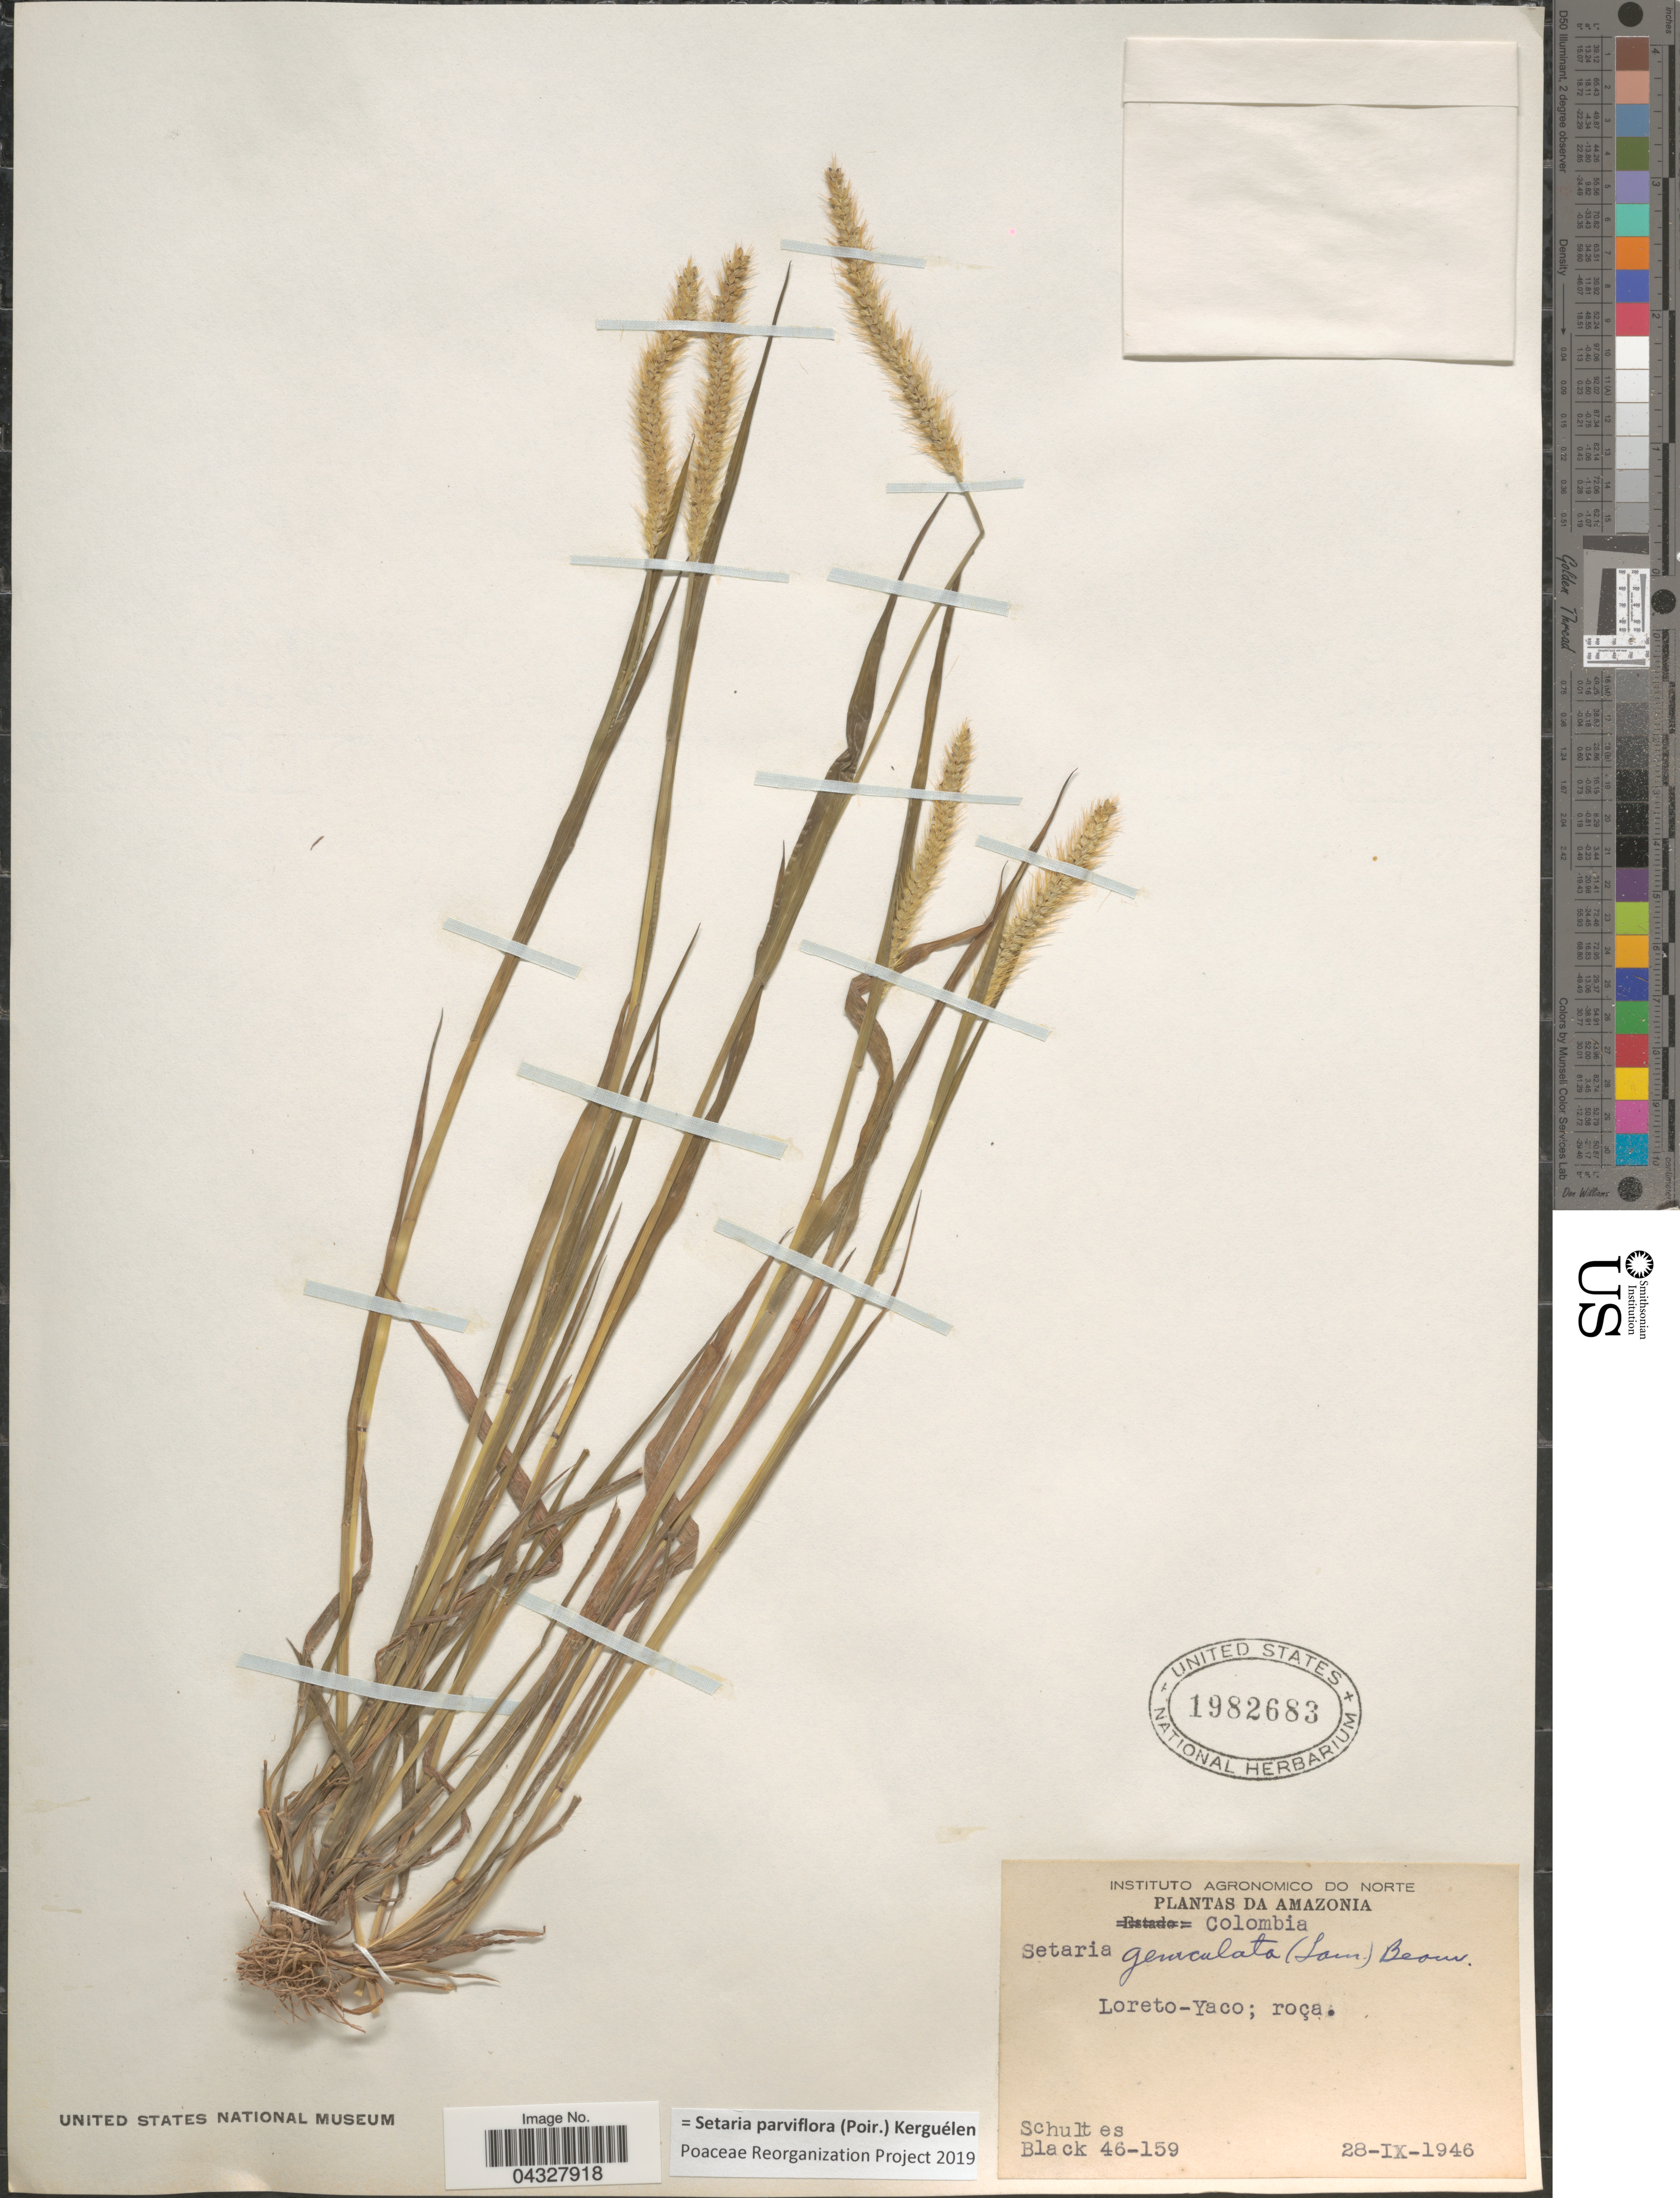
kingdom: Plantae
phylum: Tracheophyta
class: Liliopsida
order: Poales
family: Poaceae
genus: Setaria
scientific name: Setaria parviflora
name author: (Poir.) Kerguélen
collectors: -- Schultes & -- Black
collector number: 46-159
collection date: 1946-09-28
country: Colombia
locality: Amazonia. Loreto-Yaco; roça.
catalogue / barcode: US 1982683